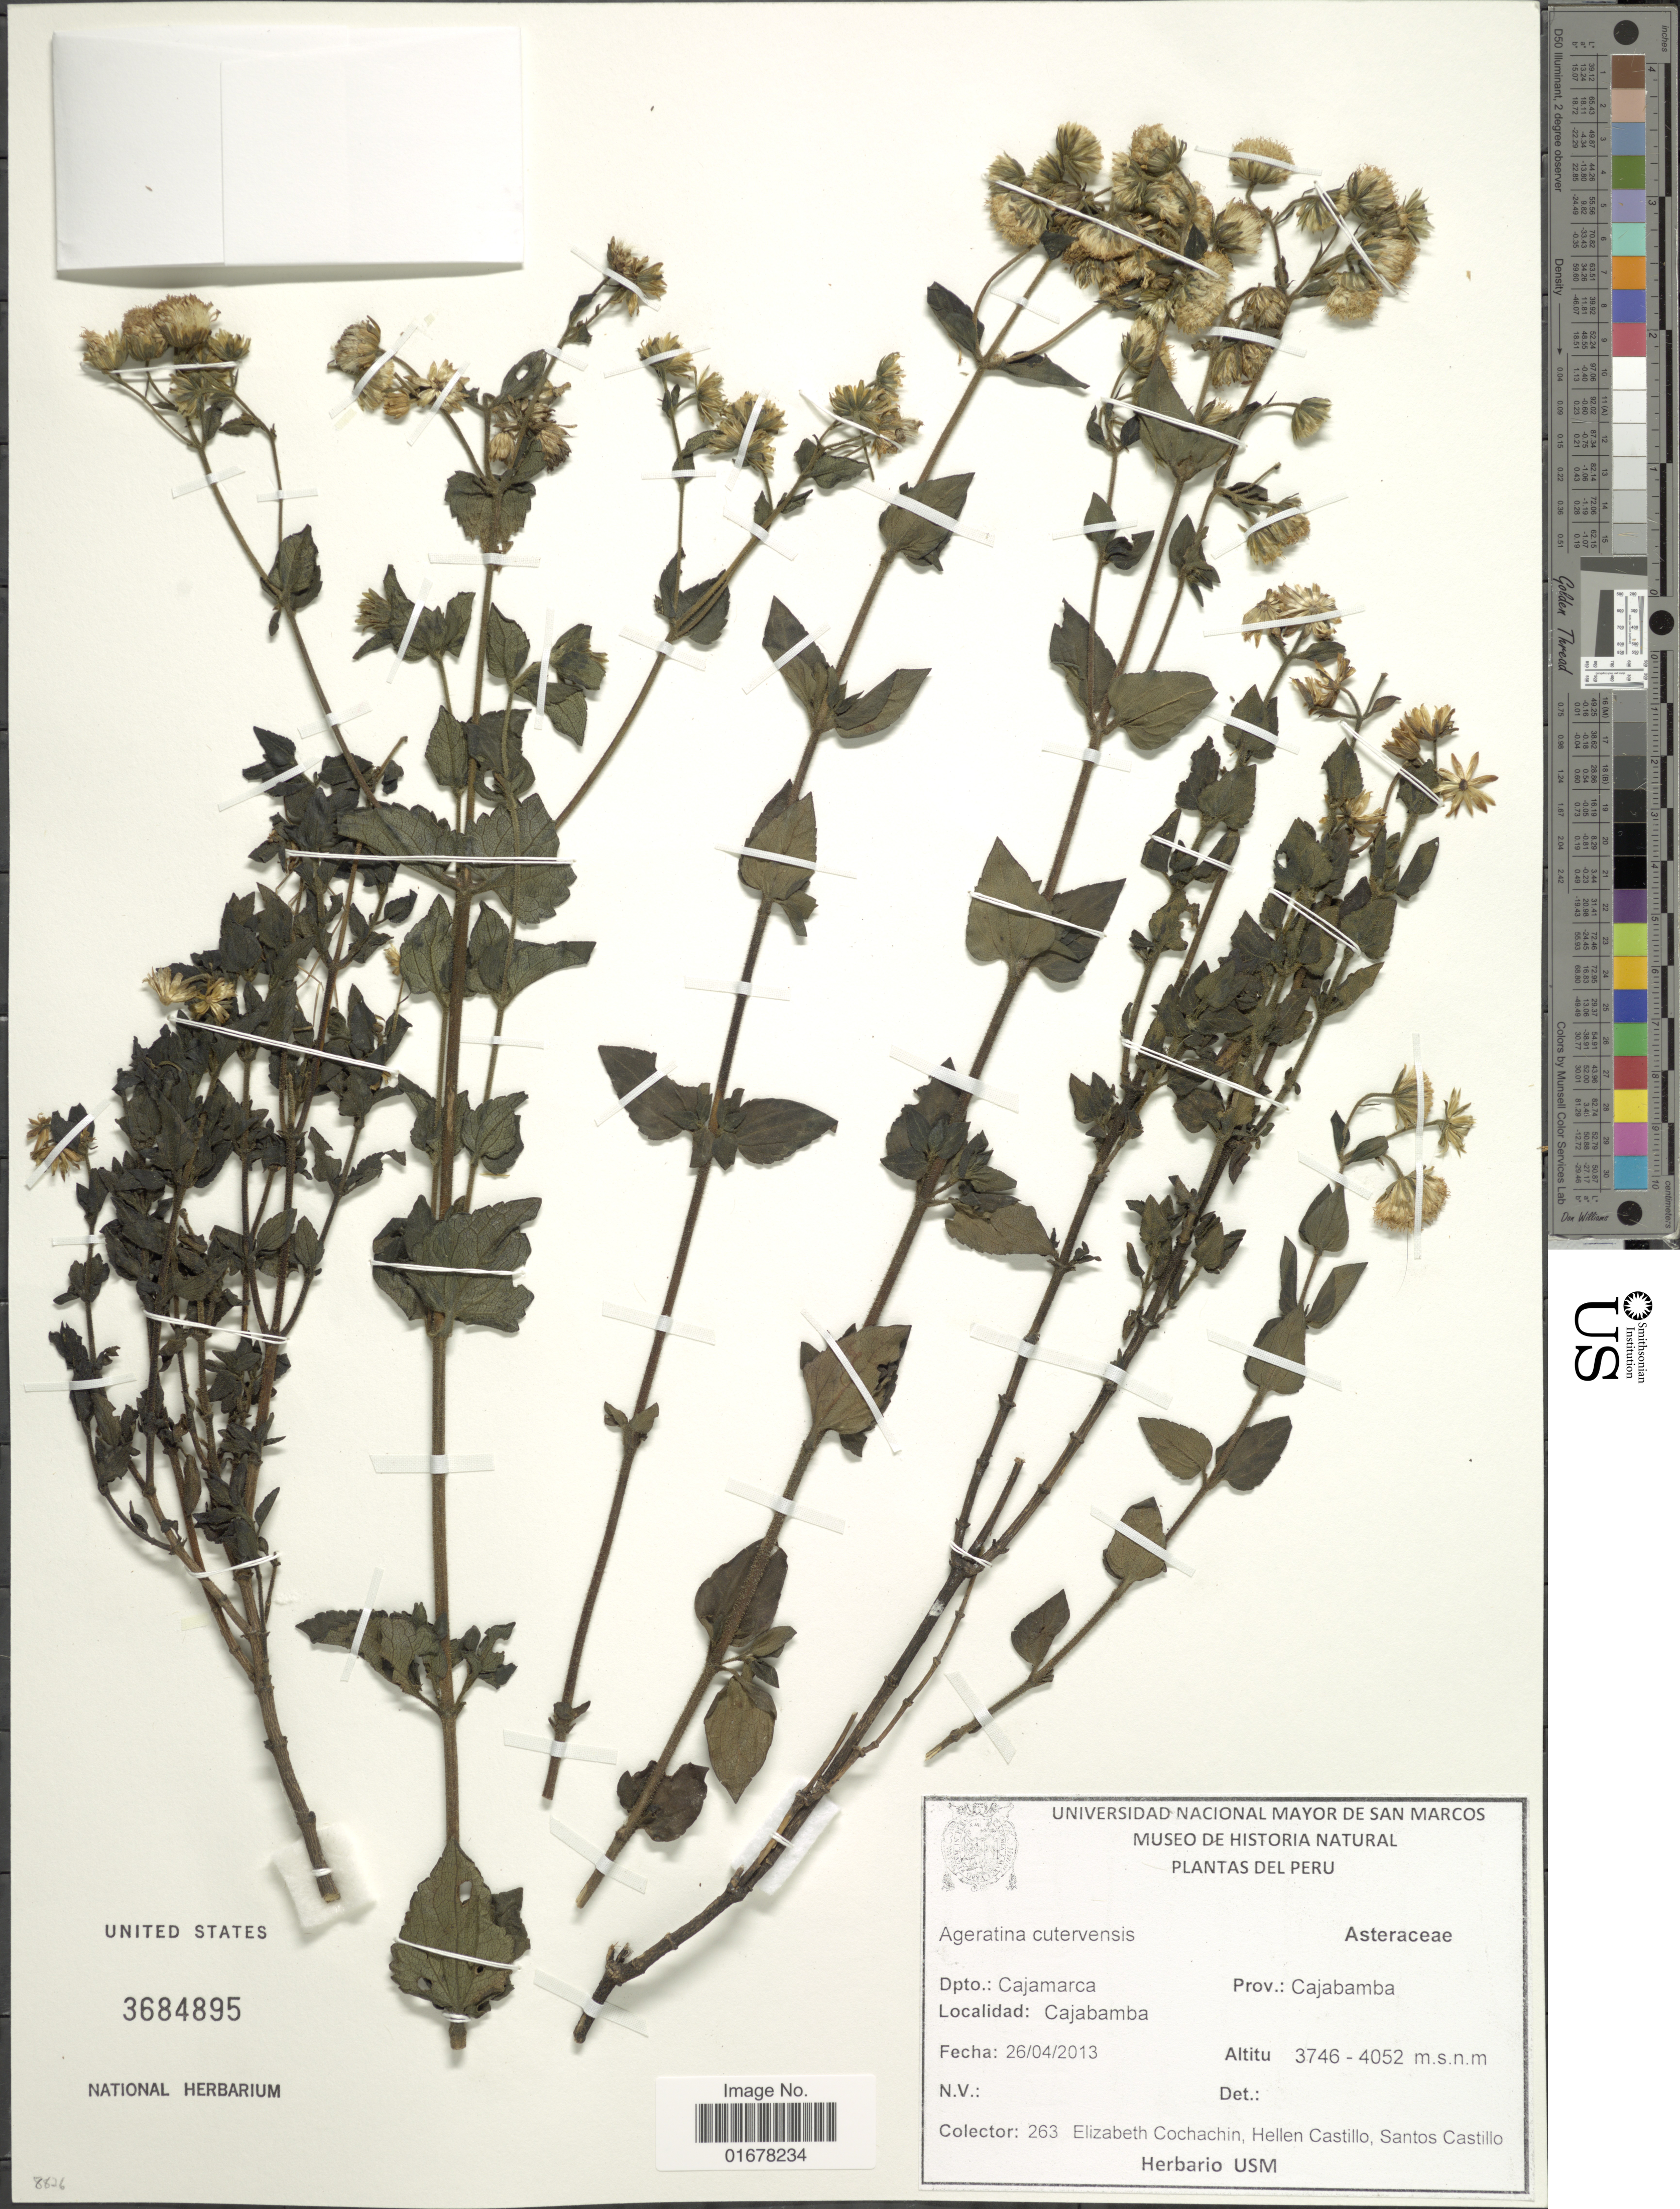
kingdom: Plantae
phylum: Tracheophyta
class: Magnoliopsida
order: Asterales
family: Asteraceae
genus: Ageratina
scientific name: Ageratina cutervensis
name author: (Hieron.) R.M. King & H. Rob.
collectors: E. Cochacin, H. Castillo & S. Castillo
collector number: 263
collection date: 2013-04-26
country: Peru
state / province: Cajamarca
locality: Dpto.: Cajamarca, Prov.: Cajabamba, Cajabamba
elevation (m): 3746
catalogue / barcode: US 3684895